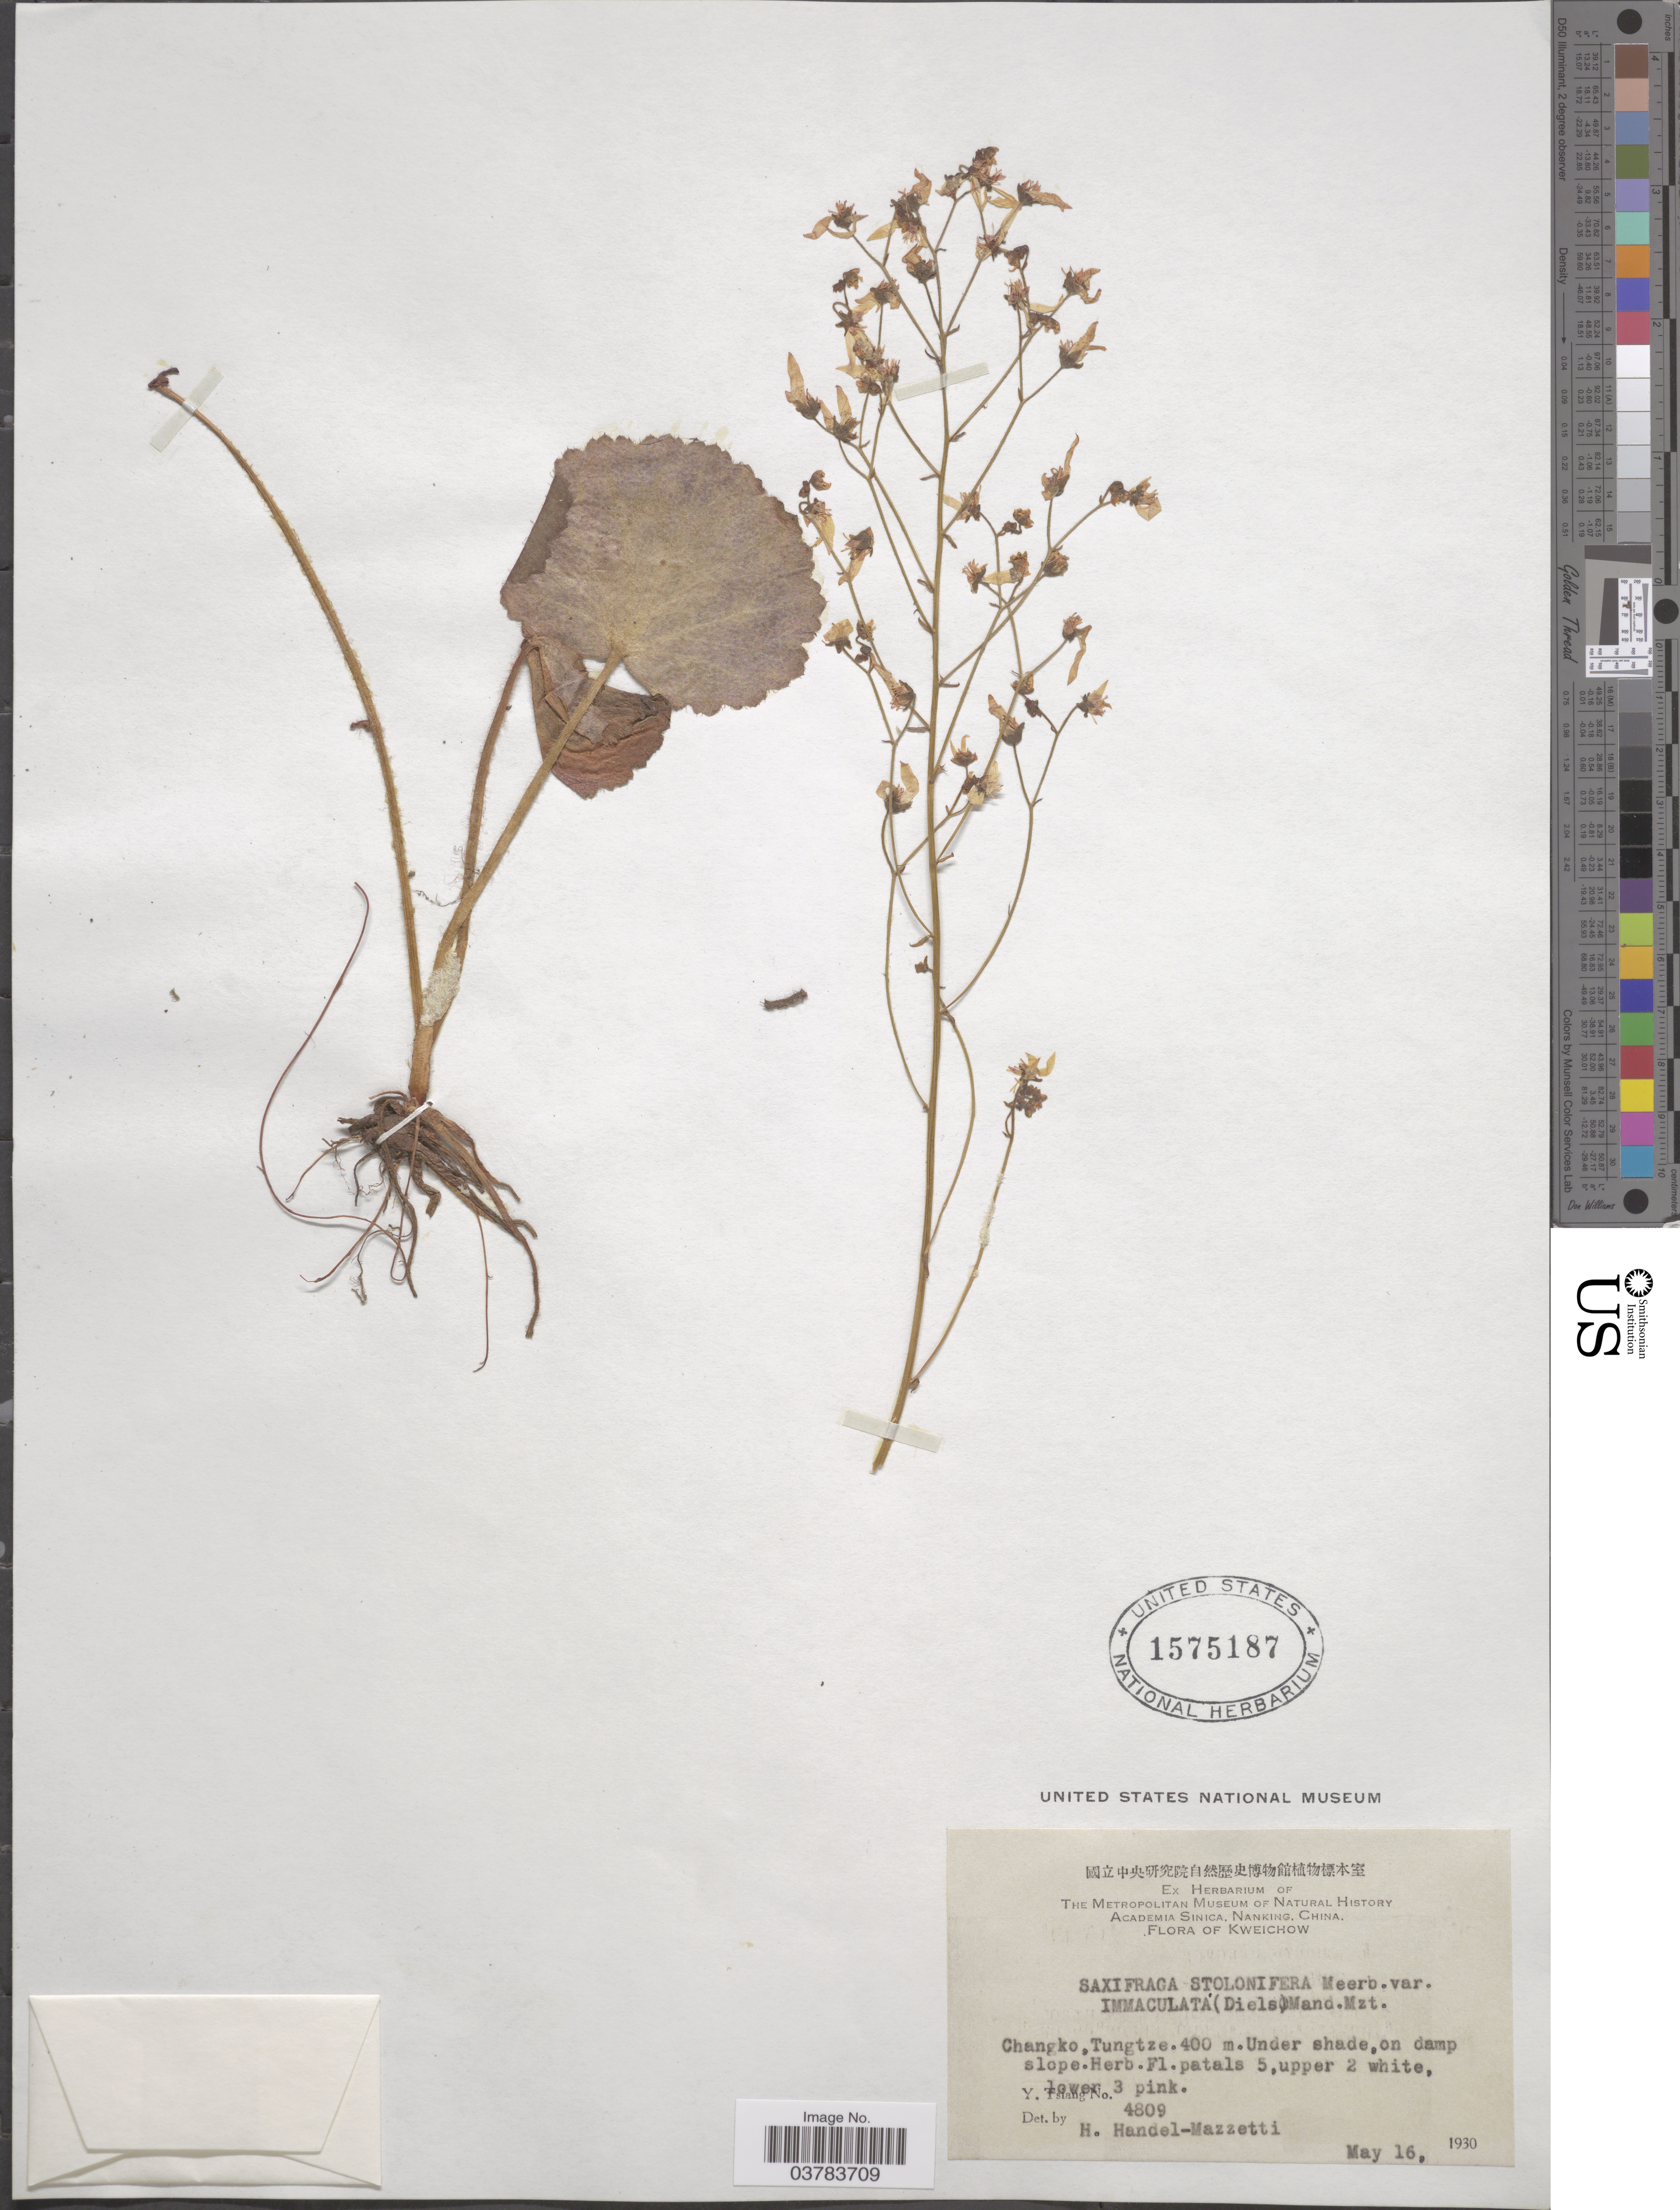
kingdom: Plantae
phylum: Tracheophyta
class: Magnoliopsida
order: Saxifragales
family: Saxifragaceae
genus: Saxifraga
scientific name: Saxifraga stolonifera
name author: Curtis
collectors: Y. Tsiang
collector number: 4809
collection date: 1930-05-16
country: China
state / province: Guizhou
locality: Kweichow. Changko, Tungtze.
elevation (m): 400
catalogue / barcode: US 1575187